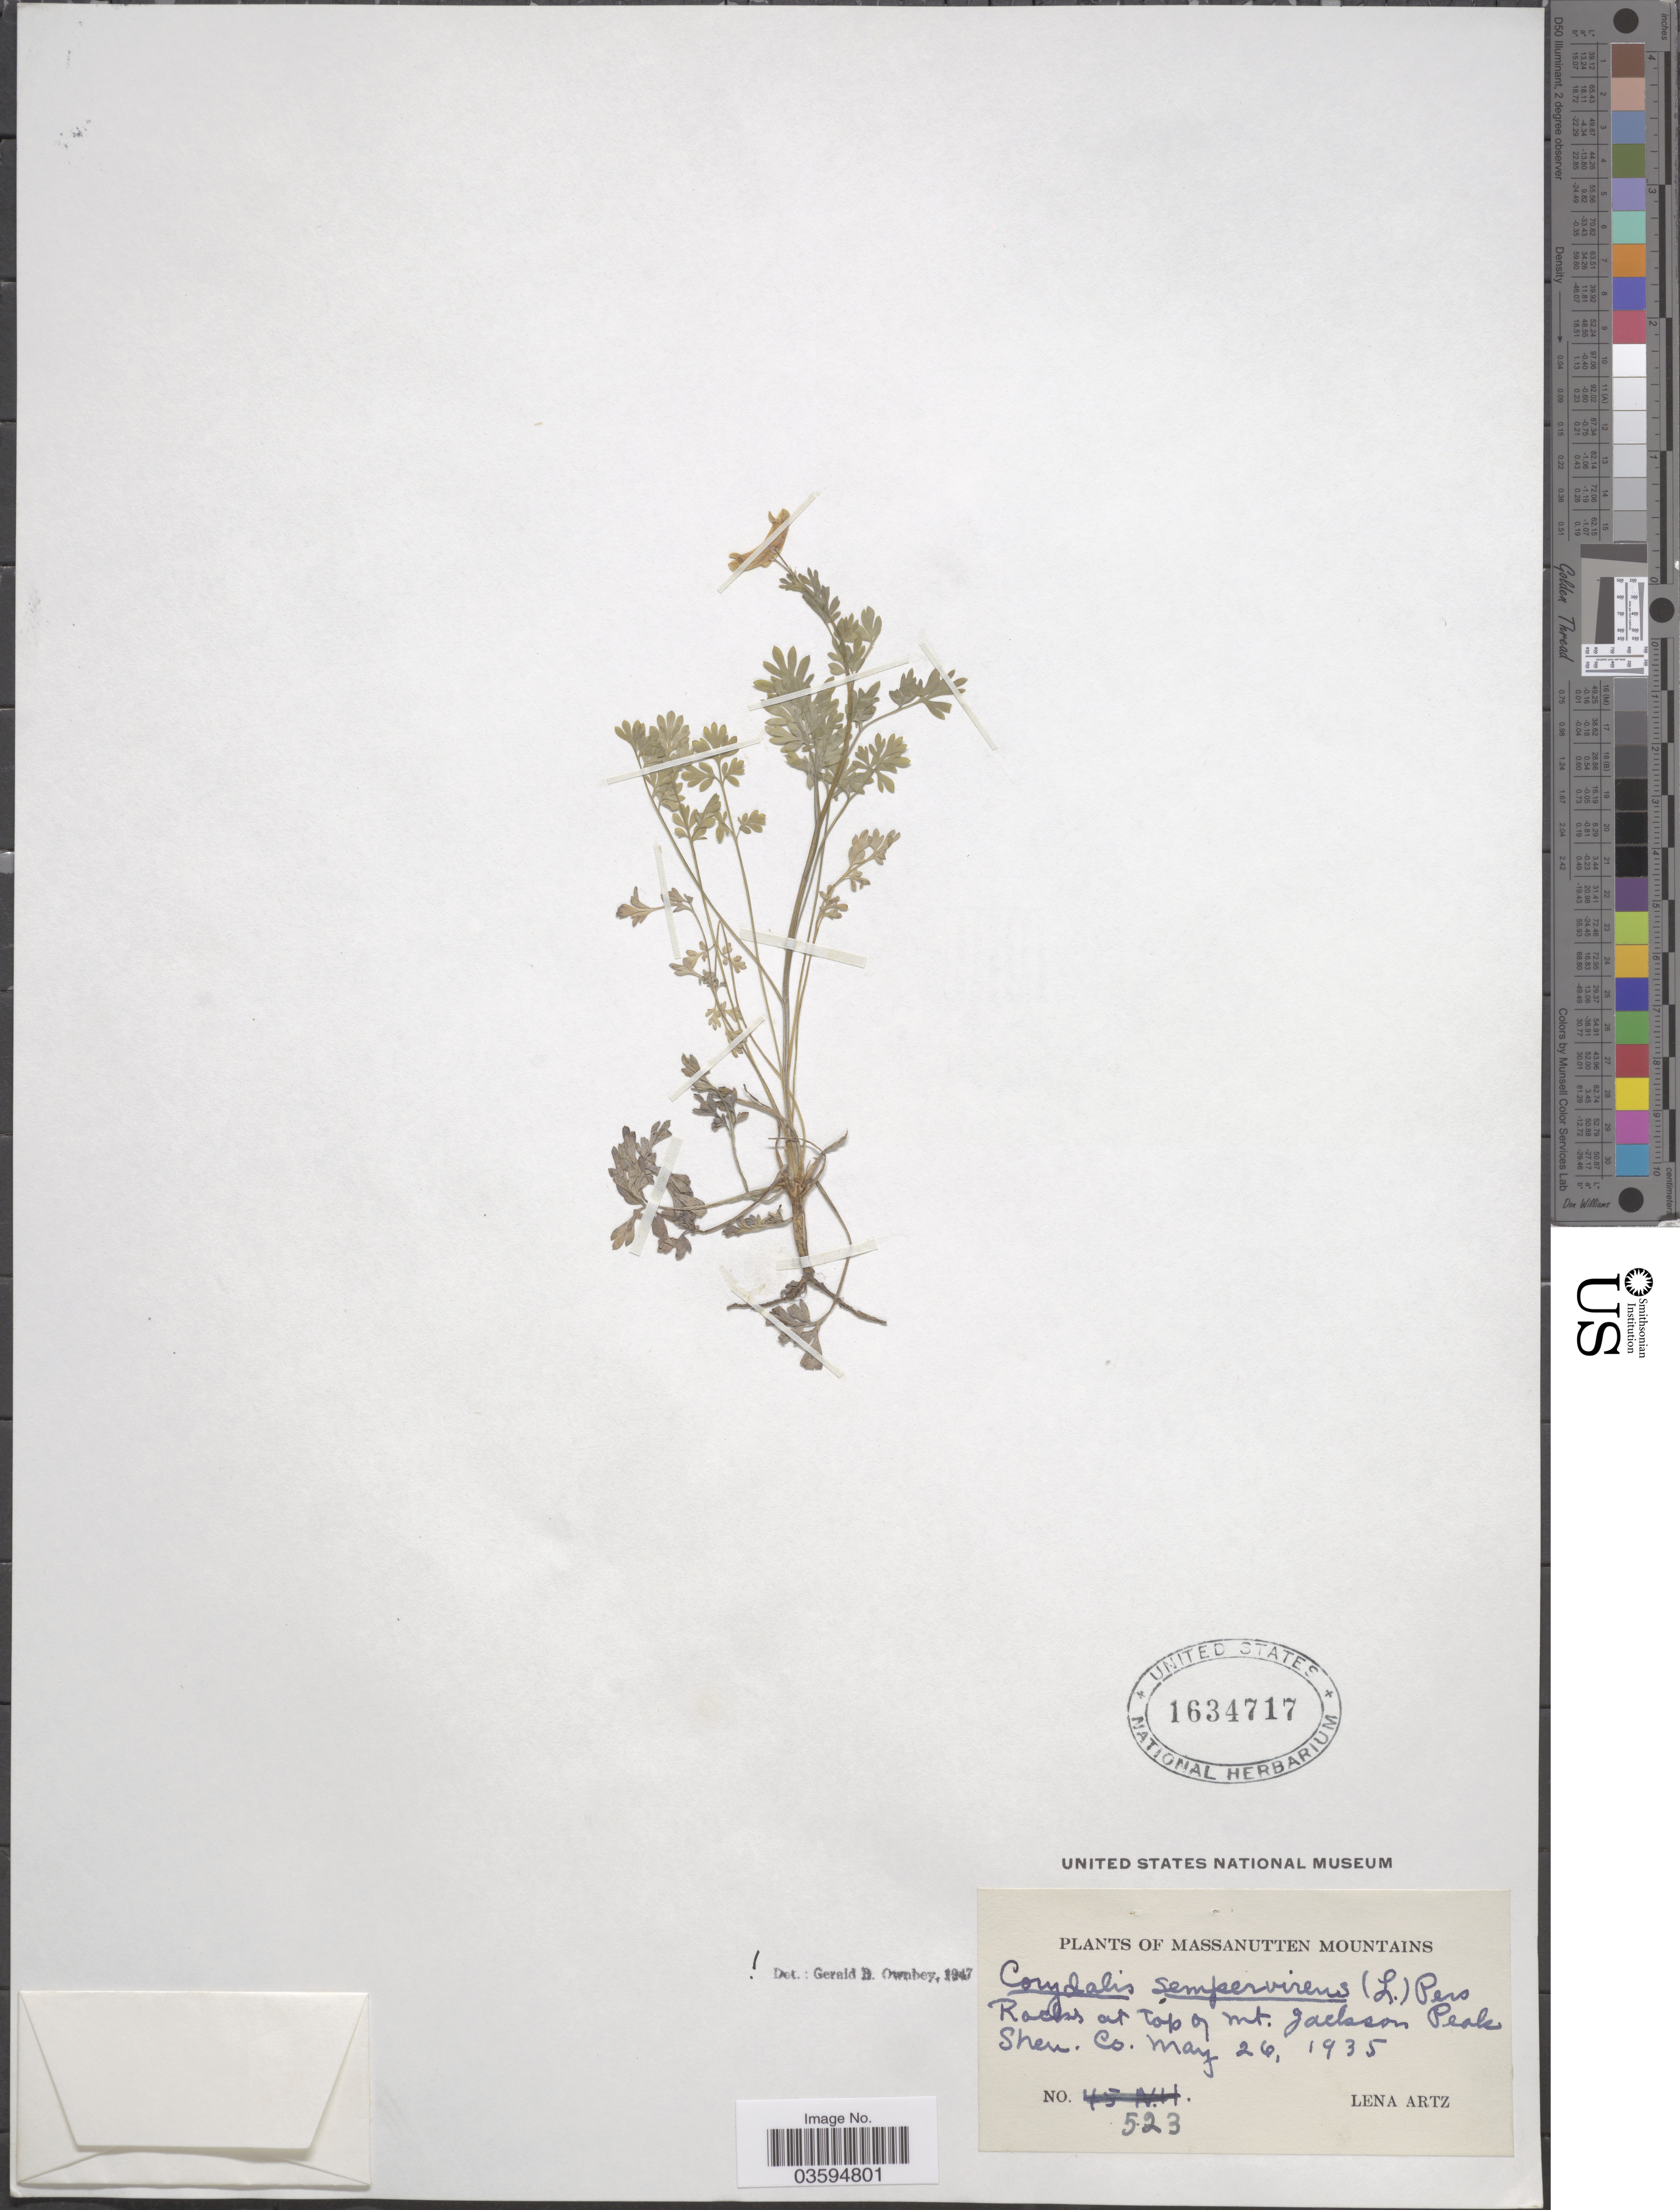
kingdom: Plantae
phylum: Tracheophyta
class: Magnoliopsida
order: Ranunculales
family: Papaveraceae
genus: Capnoides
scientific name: Capnoides sempervirens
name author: (L.) Borkh.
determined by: Strong, M. T., (US), Smithsonian Institution - National Museum of Natural History (UNITED STATES)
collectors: L. Artz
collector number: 523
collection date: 1935-05-26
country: United States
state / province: Virginia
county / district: Shenandoah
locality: Massanutten Mountains. Rocks at top of Mt. Jackson Peak Shen. Co.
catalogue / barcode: US 1634717